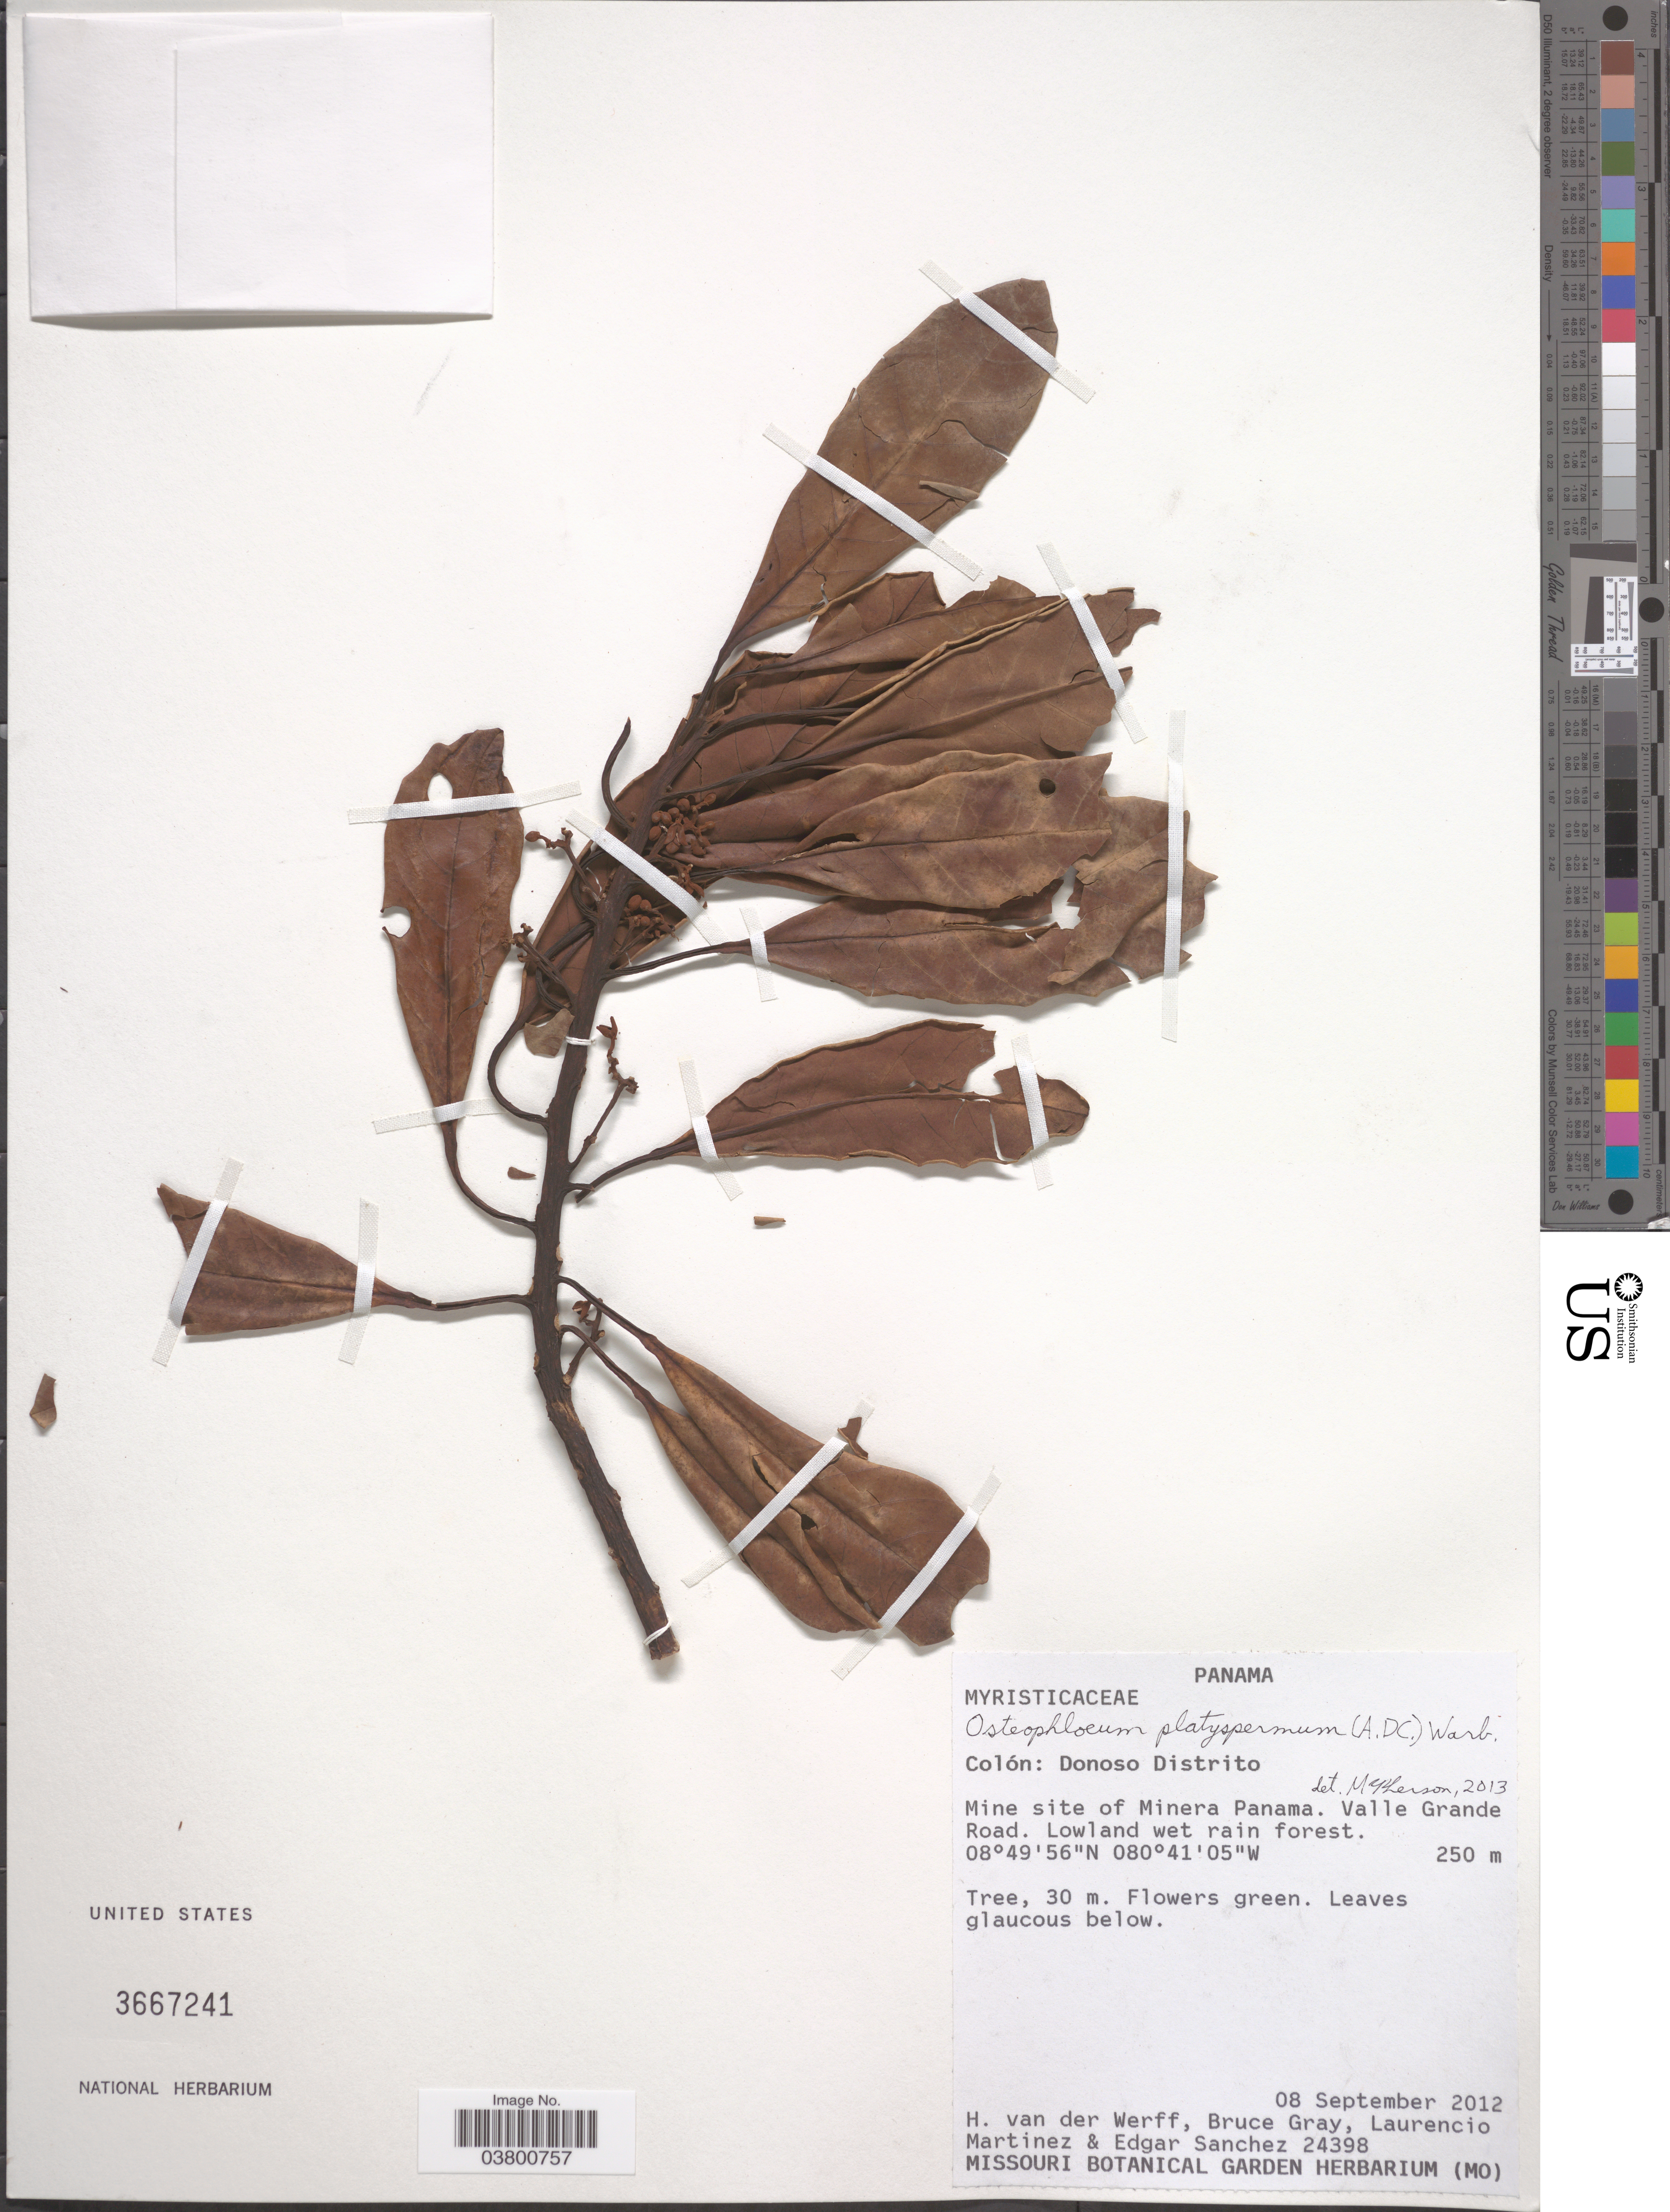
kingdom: Plantae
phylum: Tracheophyta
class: Magnoliopsida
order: Magnoliales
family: Myristicaceae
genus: Osteophloeum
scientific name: Osteophloeum platyspermum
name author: (A. DC.) Warb.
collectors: H. van der Werff, B. Gray, L. Martinez & E. Sanchez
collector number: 24398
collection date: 2012-09-08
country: Panama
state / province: Colón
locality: Donoso Distrito. Mine site of Minera Panama. Valle Grande Road.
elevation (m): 250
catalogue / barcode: US 3667241